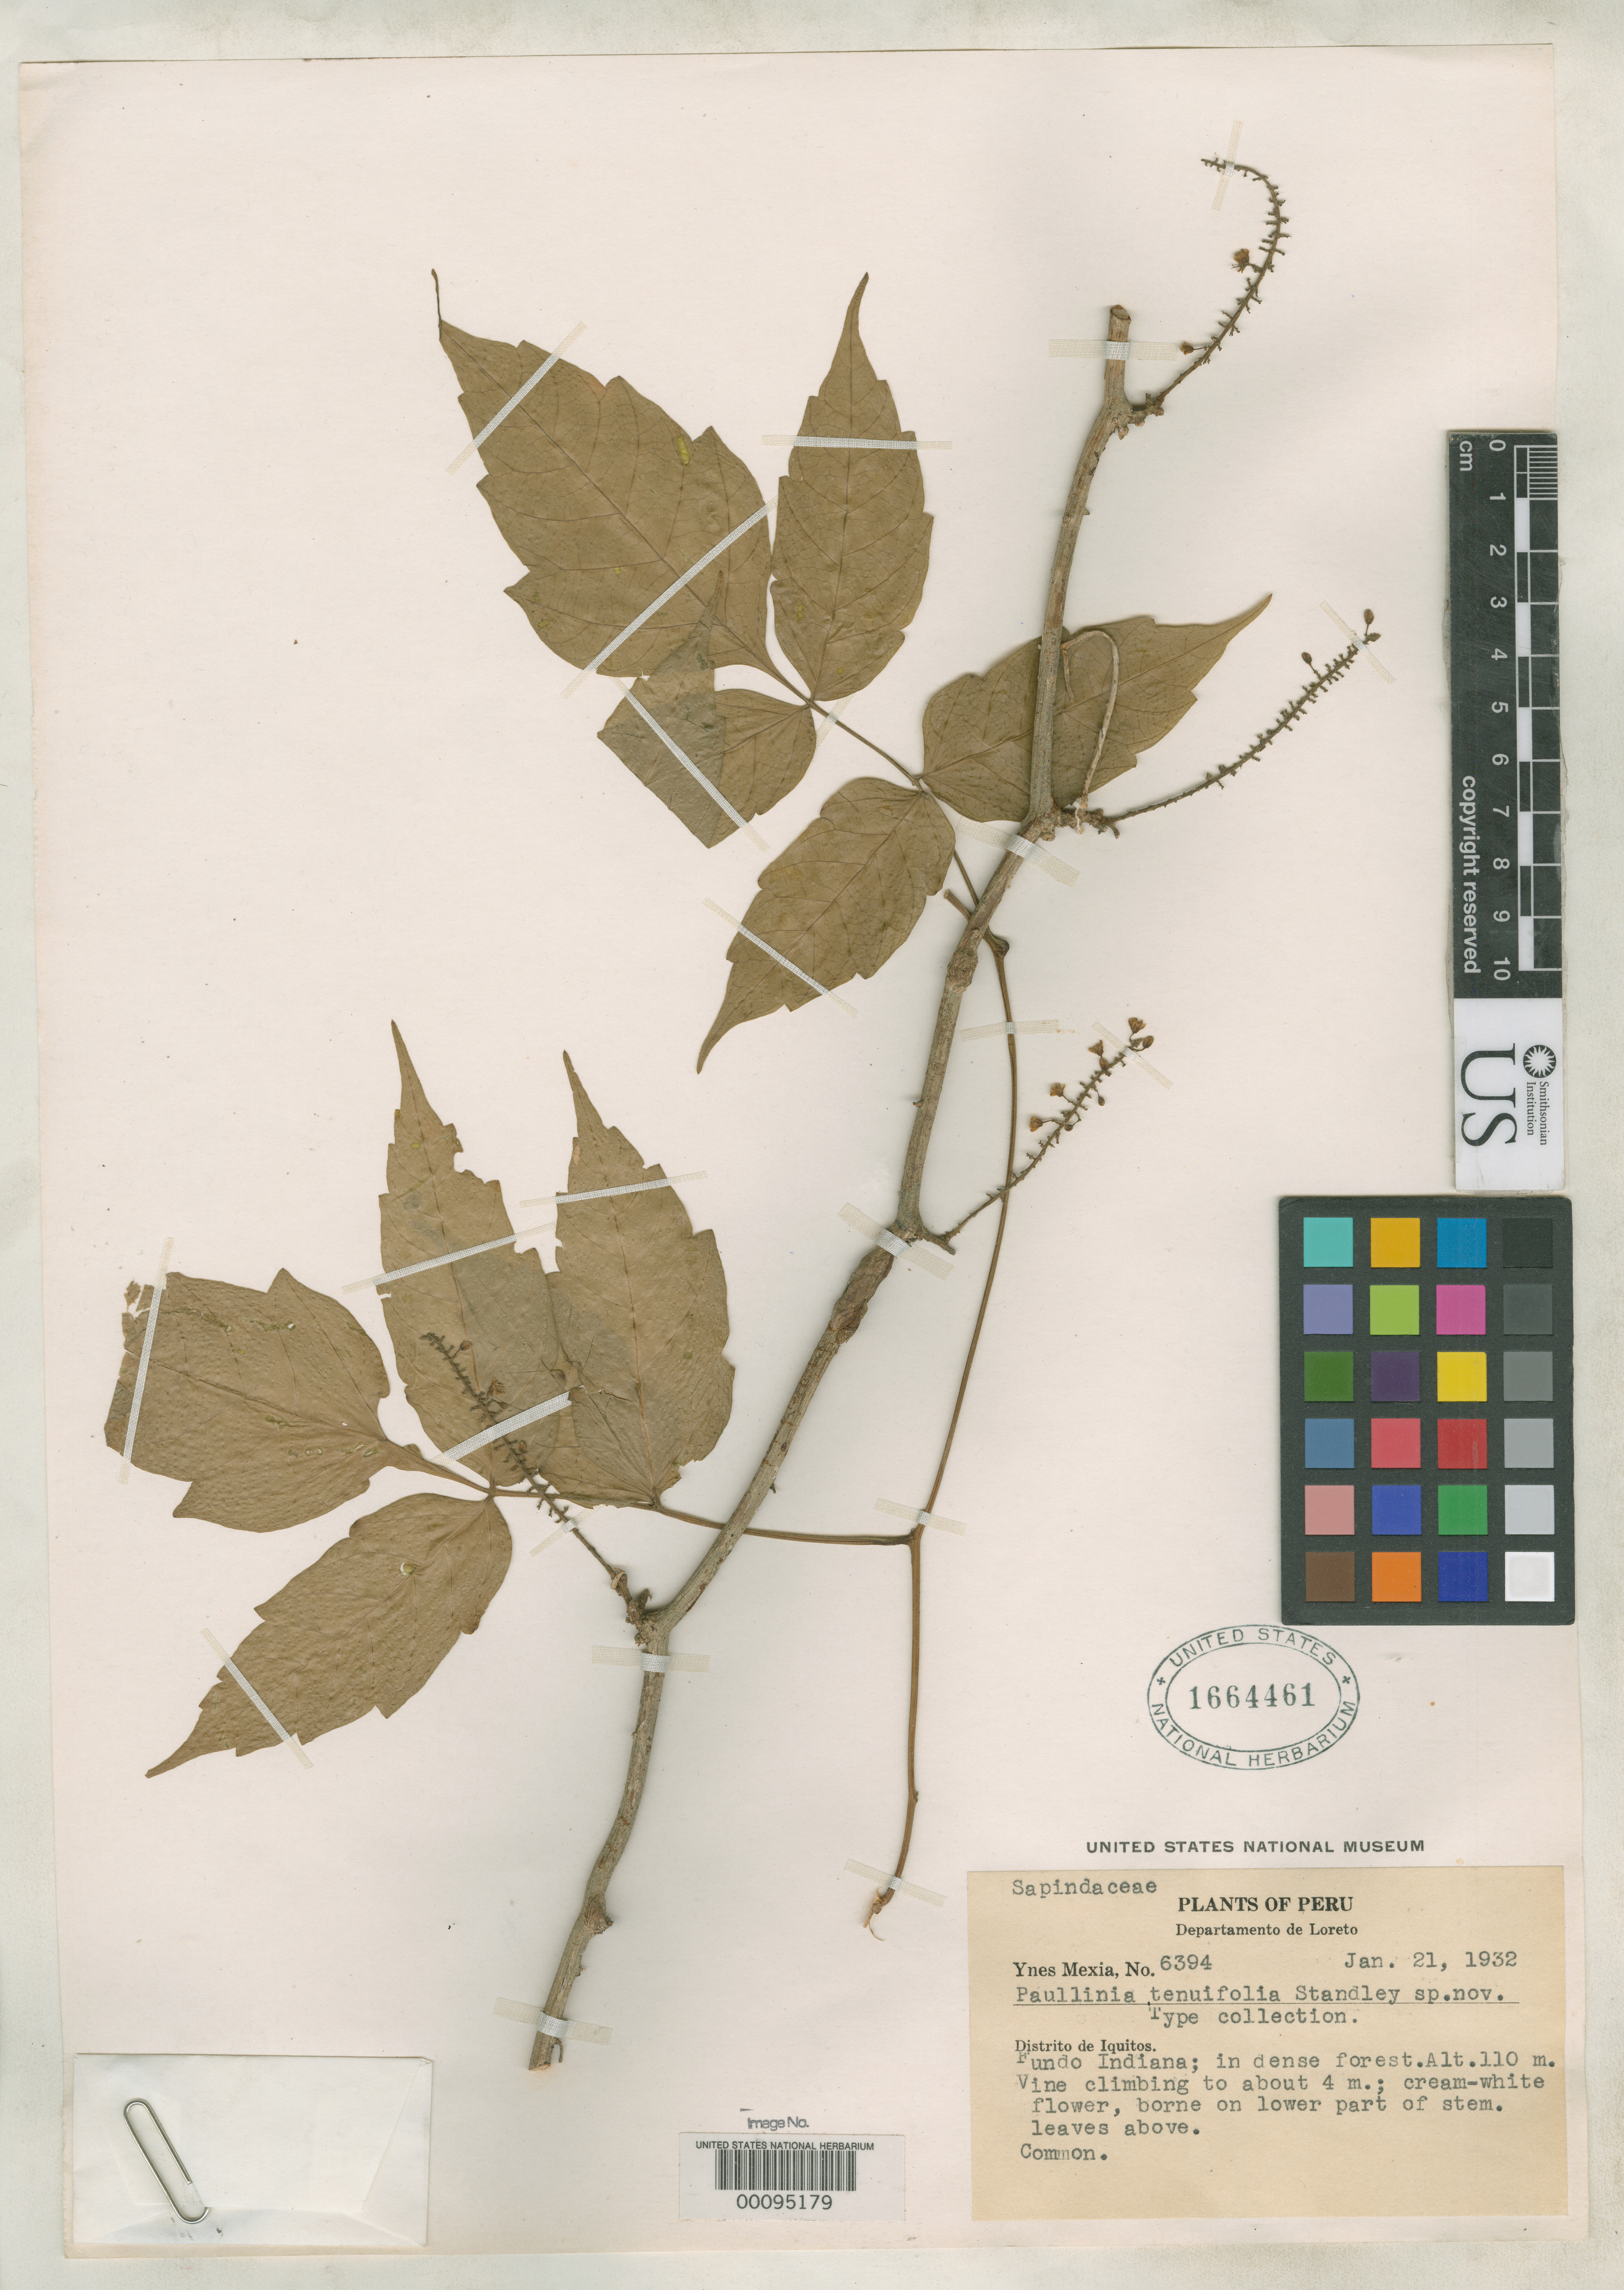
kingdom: Plantae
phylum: Tracheophyta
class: Magnoliopsida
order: Sapindales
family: Sapindaceae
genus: Paullinia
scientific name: Paullinia tenuifolia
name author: Standl. ex J.F. Macbr.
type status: Isotype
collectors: Y. Mexia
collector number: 6394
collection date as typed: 21 Jan 1932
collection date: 1932-01-21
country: Peru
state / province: Loreto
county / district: Maynas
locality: Fundo Indiano.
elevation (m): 110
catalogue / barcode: US 1664461